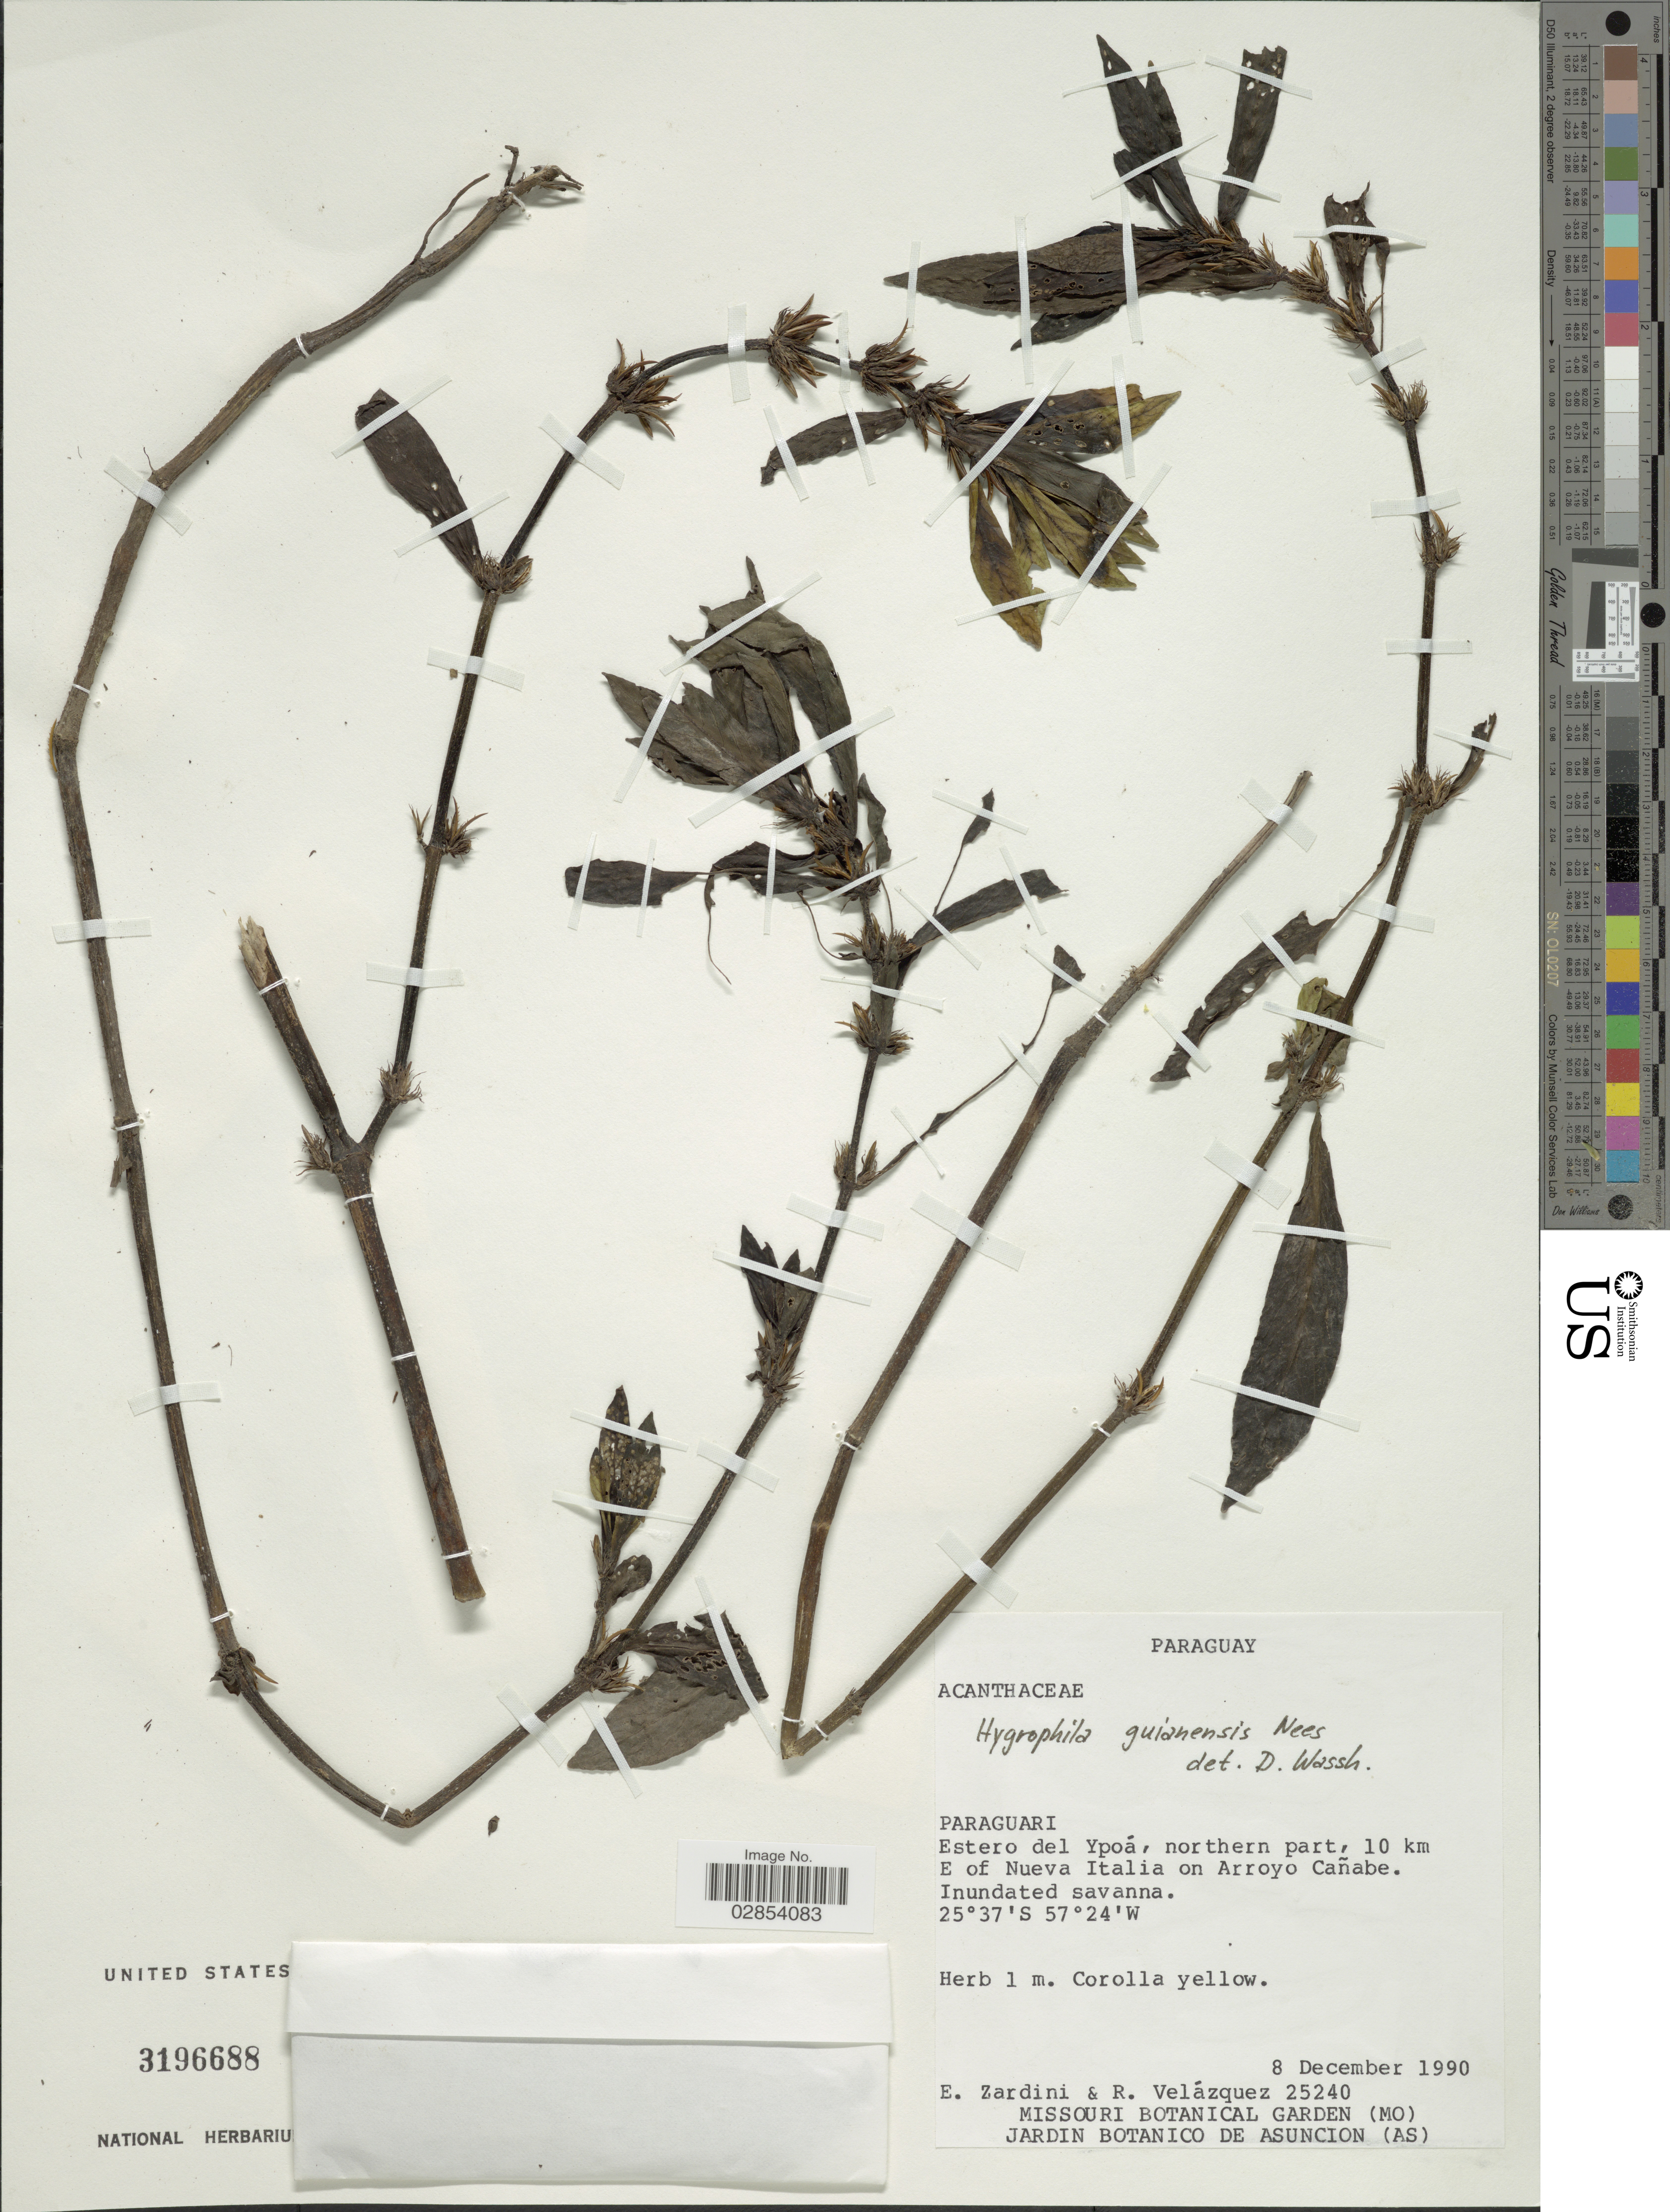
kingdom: Plantae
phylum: Tracheophyta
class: Magnoliopsida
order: Lamiales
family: Acanthaceae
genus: Hygrophila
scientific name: Hygrophila costata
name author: Nees & T. Nees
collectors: E. M. Zardini & R. Velázquez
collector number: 25240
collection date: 1990-12-08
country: Paraguay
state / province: Paraguari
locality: Estero del Ypoá, northern part, 10 km E of Nueva Italia on Arroyo Cañabe.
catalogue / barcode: US 3196688